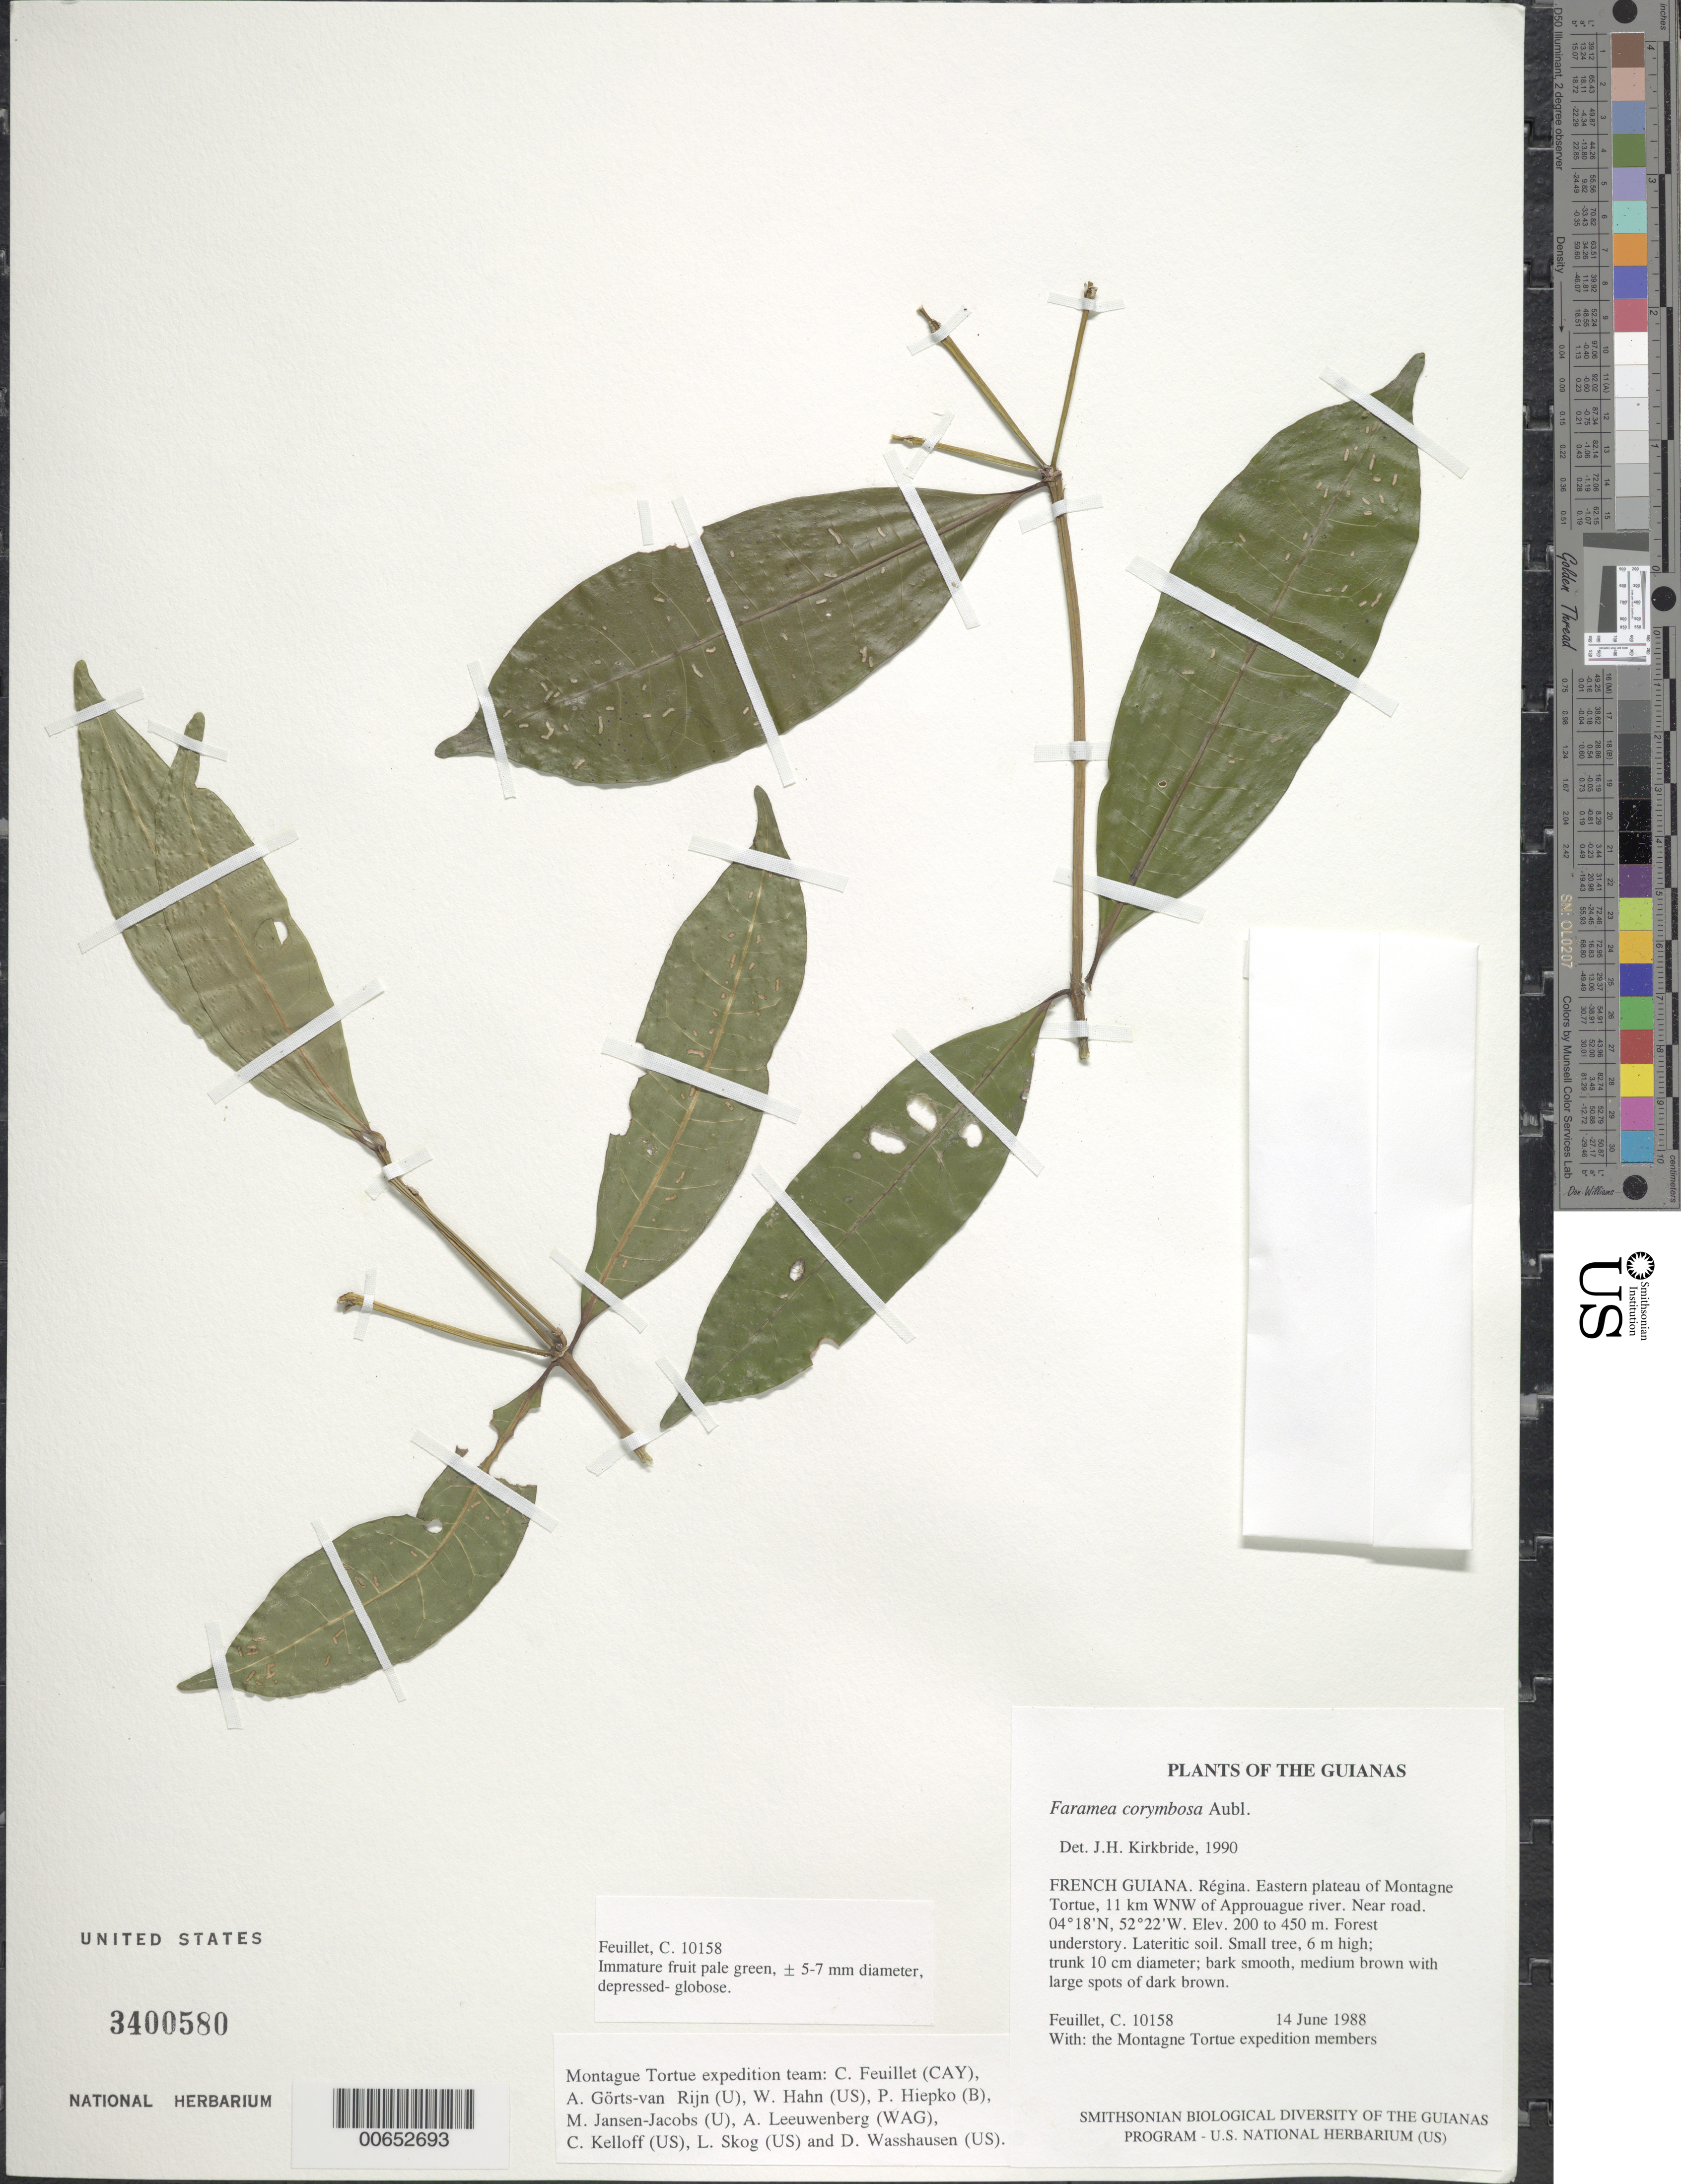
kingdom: Plantae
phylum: Tracheophyta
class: Magnoliopsida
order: Gentianales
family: Rubiaceae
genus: Faramea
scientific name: Faramea corymbosa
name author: Aubl.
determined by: Kirkbride, J. H.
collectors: C. Feuillet & Montagne Torte Exped. members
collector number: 10158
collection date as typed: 14 June 1988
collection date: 1988-06-14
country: French Guiana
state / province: Cayenne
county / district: Regina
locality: Eastern plateau of Montagne Tortue, 11 km WNW of Approuague river. Near road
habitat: Forest understory. Lateritic soil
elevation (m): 200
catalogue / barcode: US 3400580